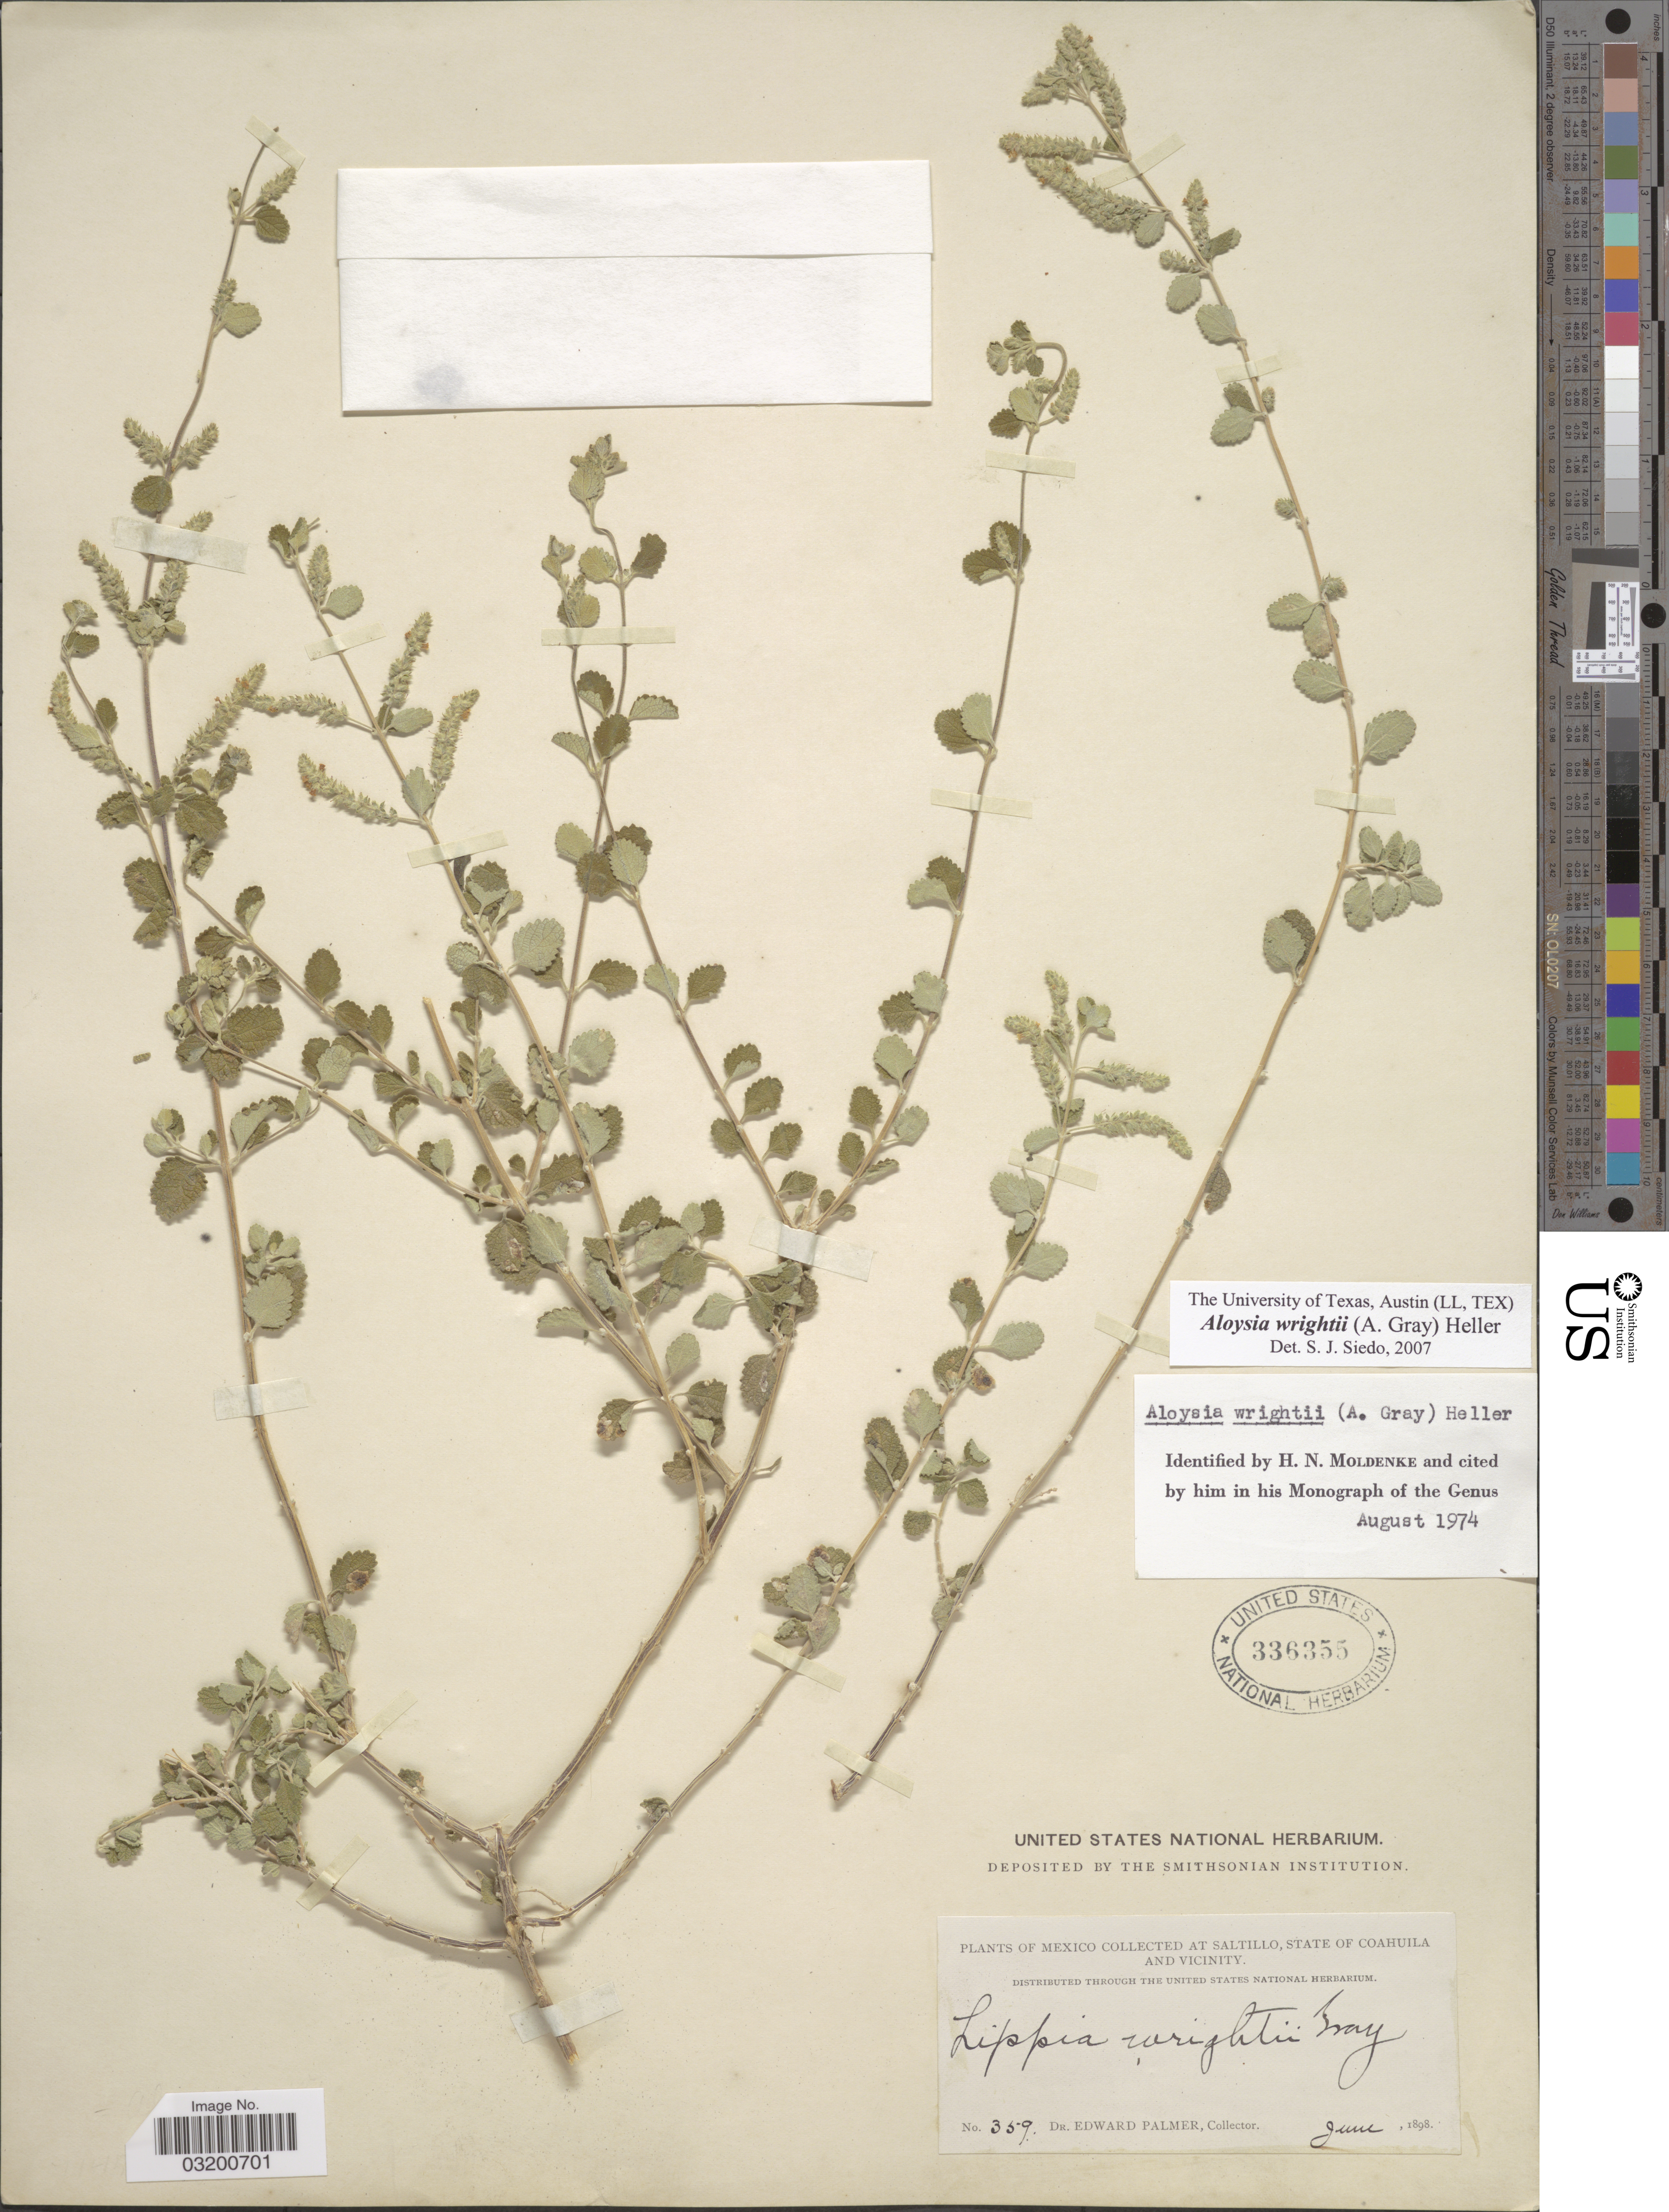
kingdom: Plantae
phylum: Tracheophyta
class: Magnoliopsida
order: Lamiales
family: Verbenaceae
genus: Aloysia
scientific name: Aloysia wrightii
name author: A. Heller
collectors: E. Palmer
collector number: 359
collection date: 1898-06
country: Mexico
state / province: Coahuila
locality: At Saltillo, state of Coahuila and Vicinity.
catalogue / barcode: US 336355